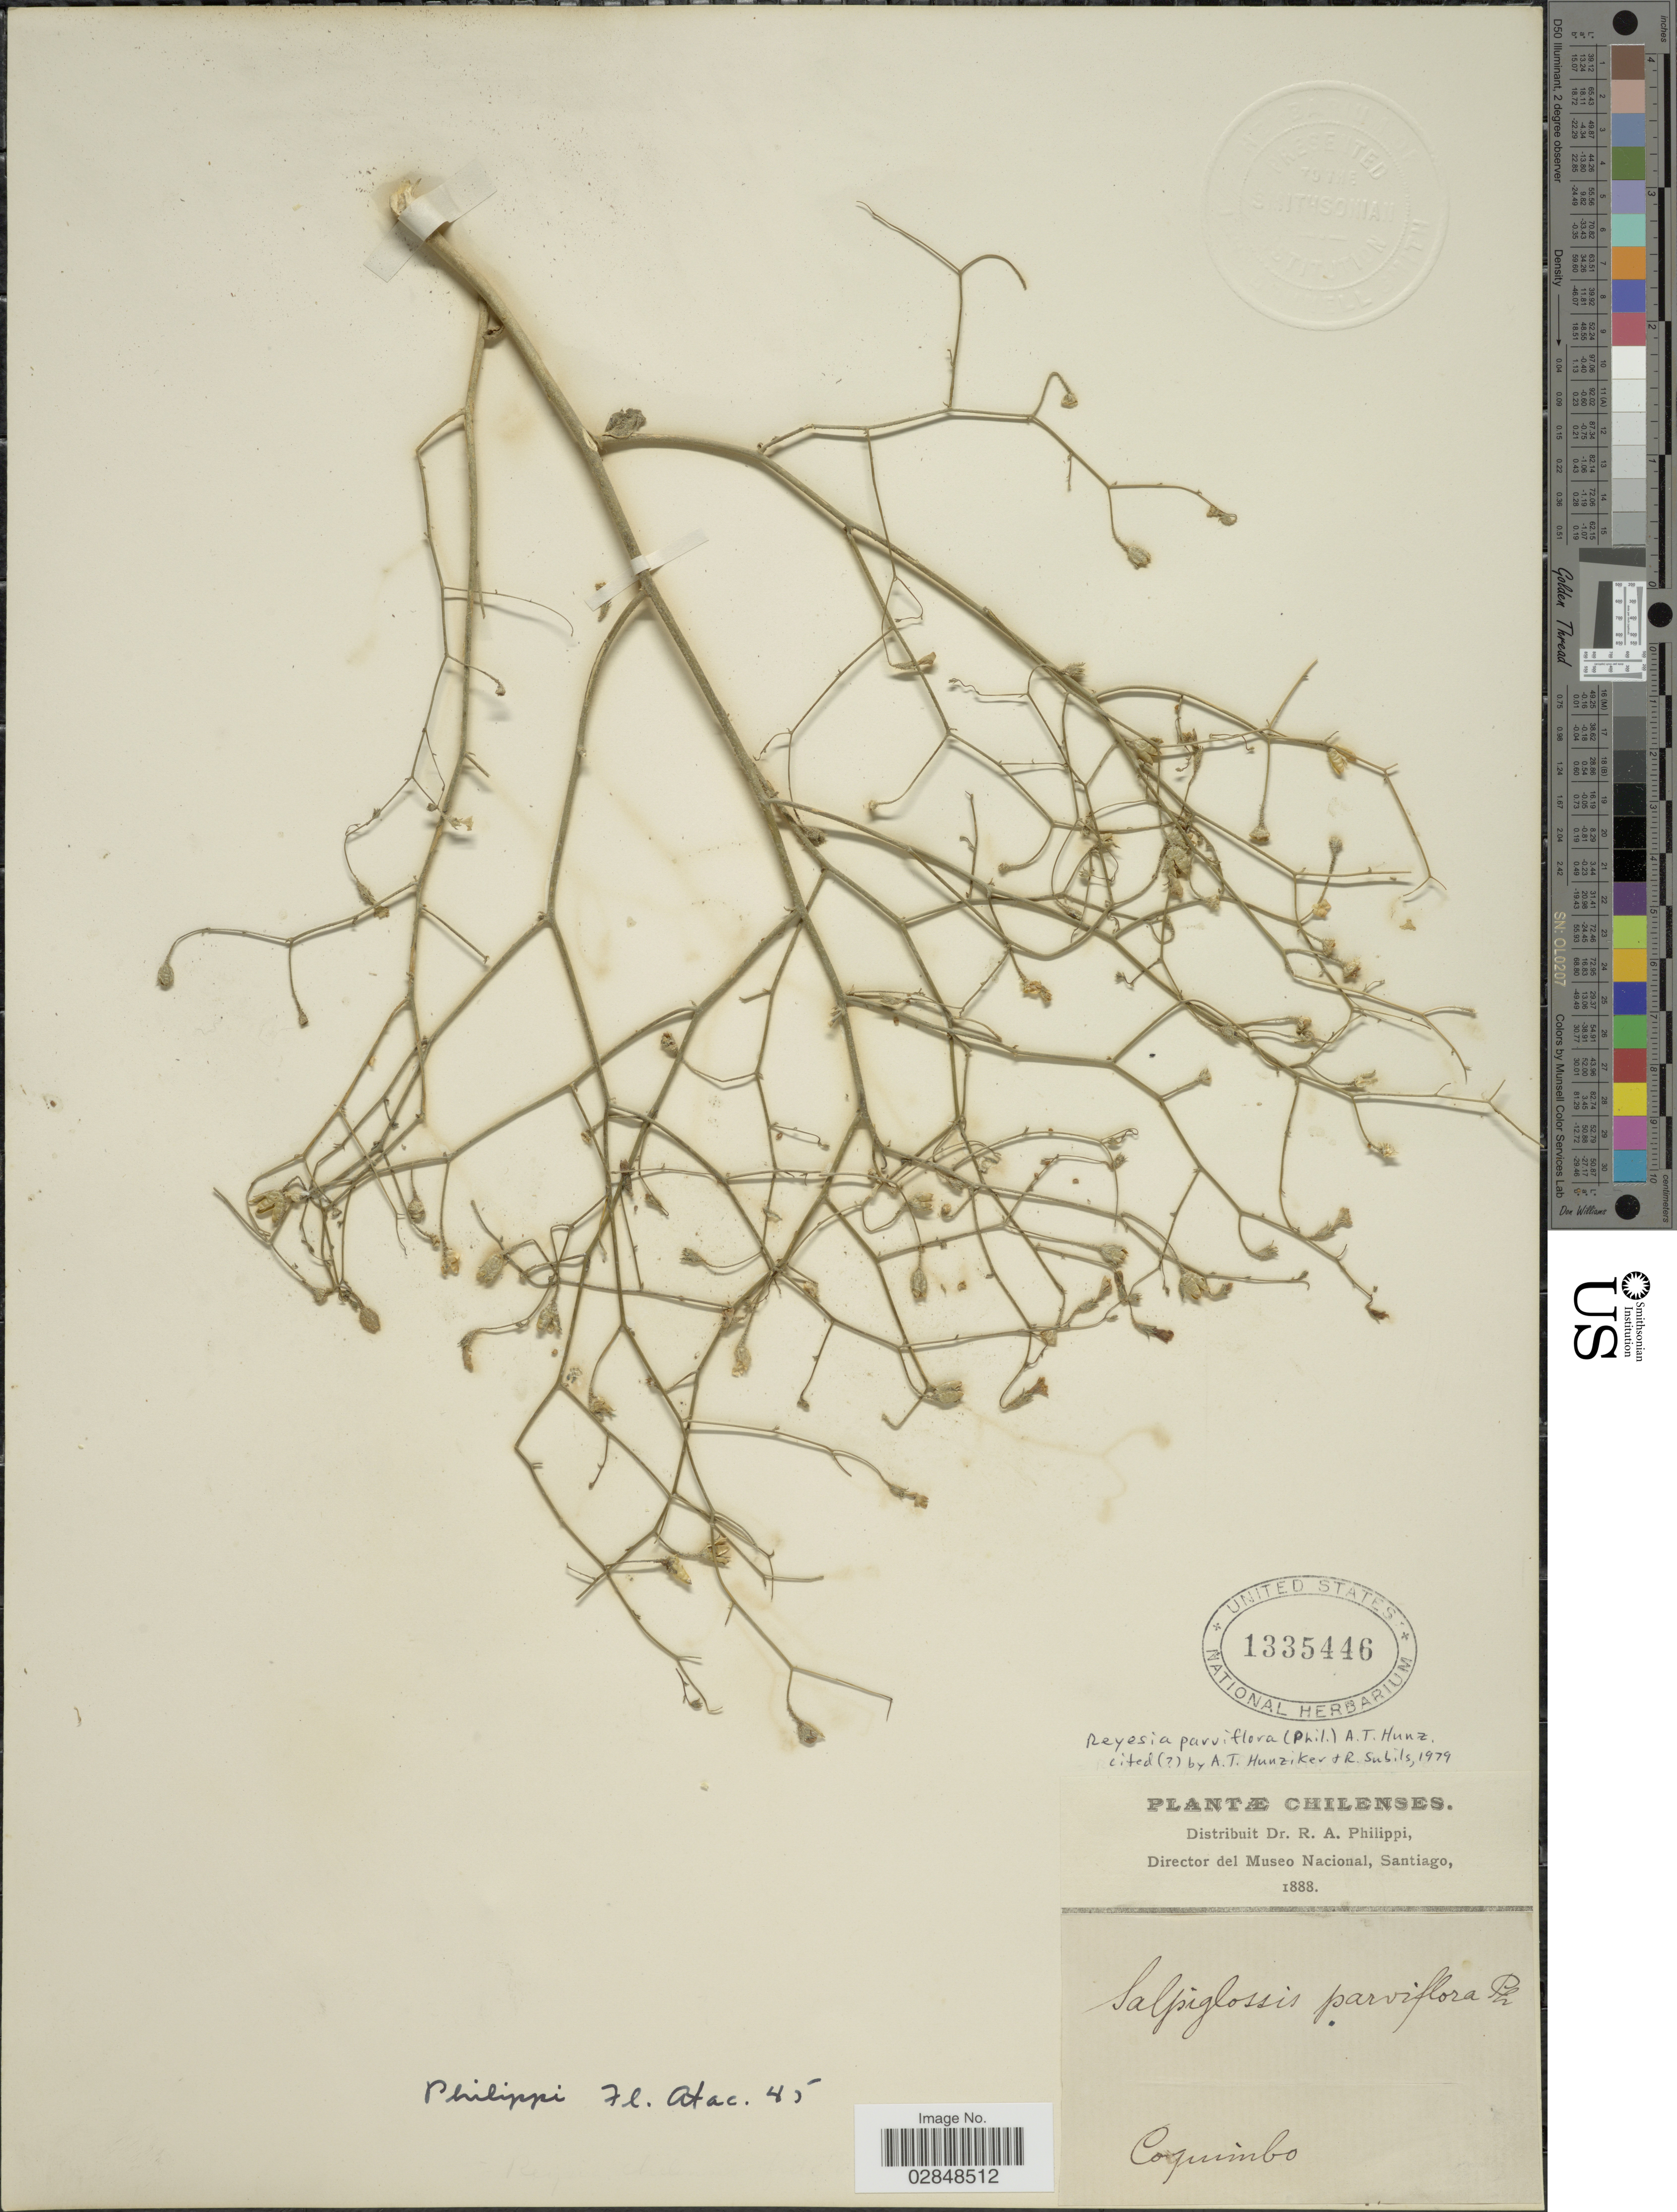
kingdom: Plantae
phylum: Tracheophyta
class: Magnoliopsida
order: Solanales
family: Solanaceae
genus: Reyesia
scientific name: Reyesia parviflora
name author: (Phil.) Hunz.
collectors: R. A. Philippi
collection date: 1888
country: Chile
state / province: Coquimbo (IV)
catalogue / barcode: US 1335446